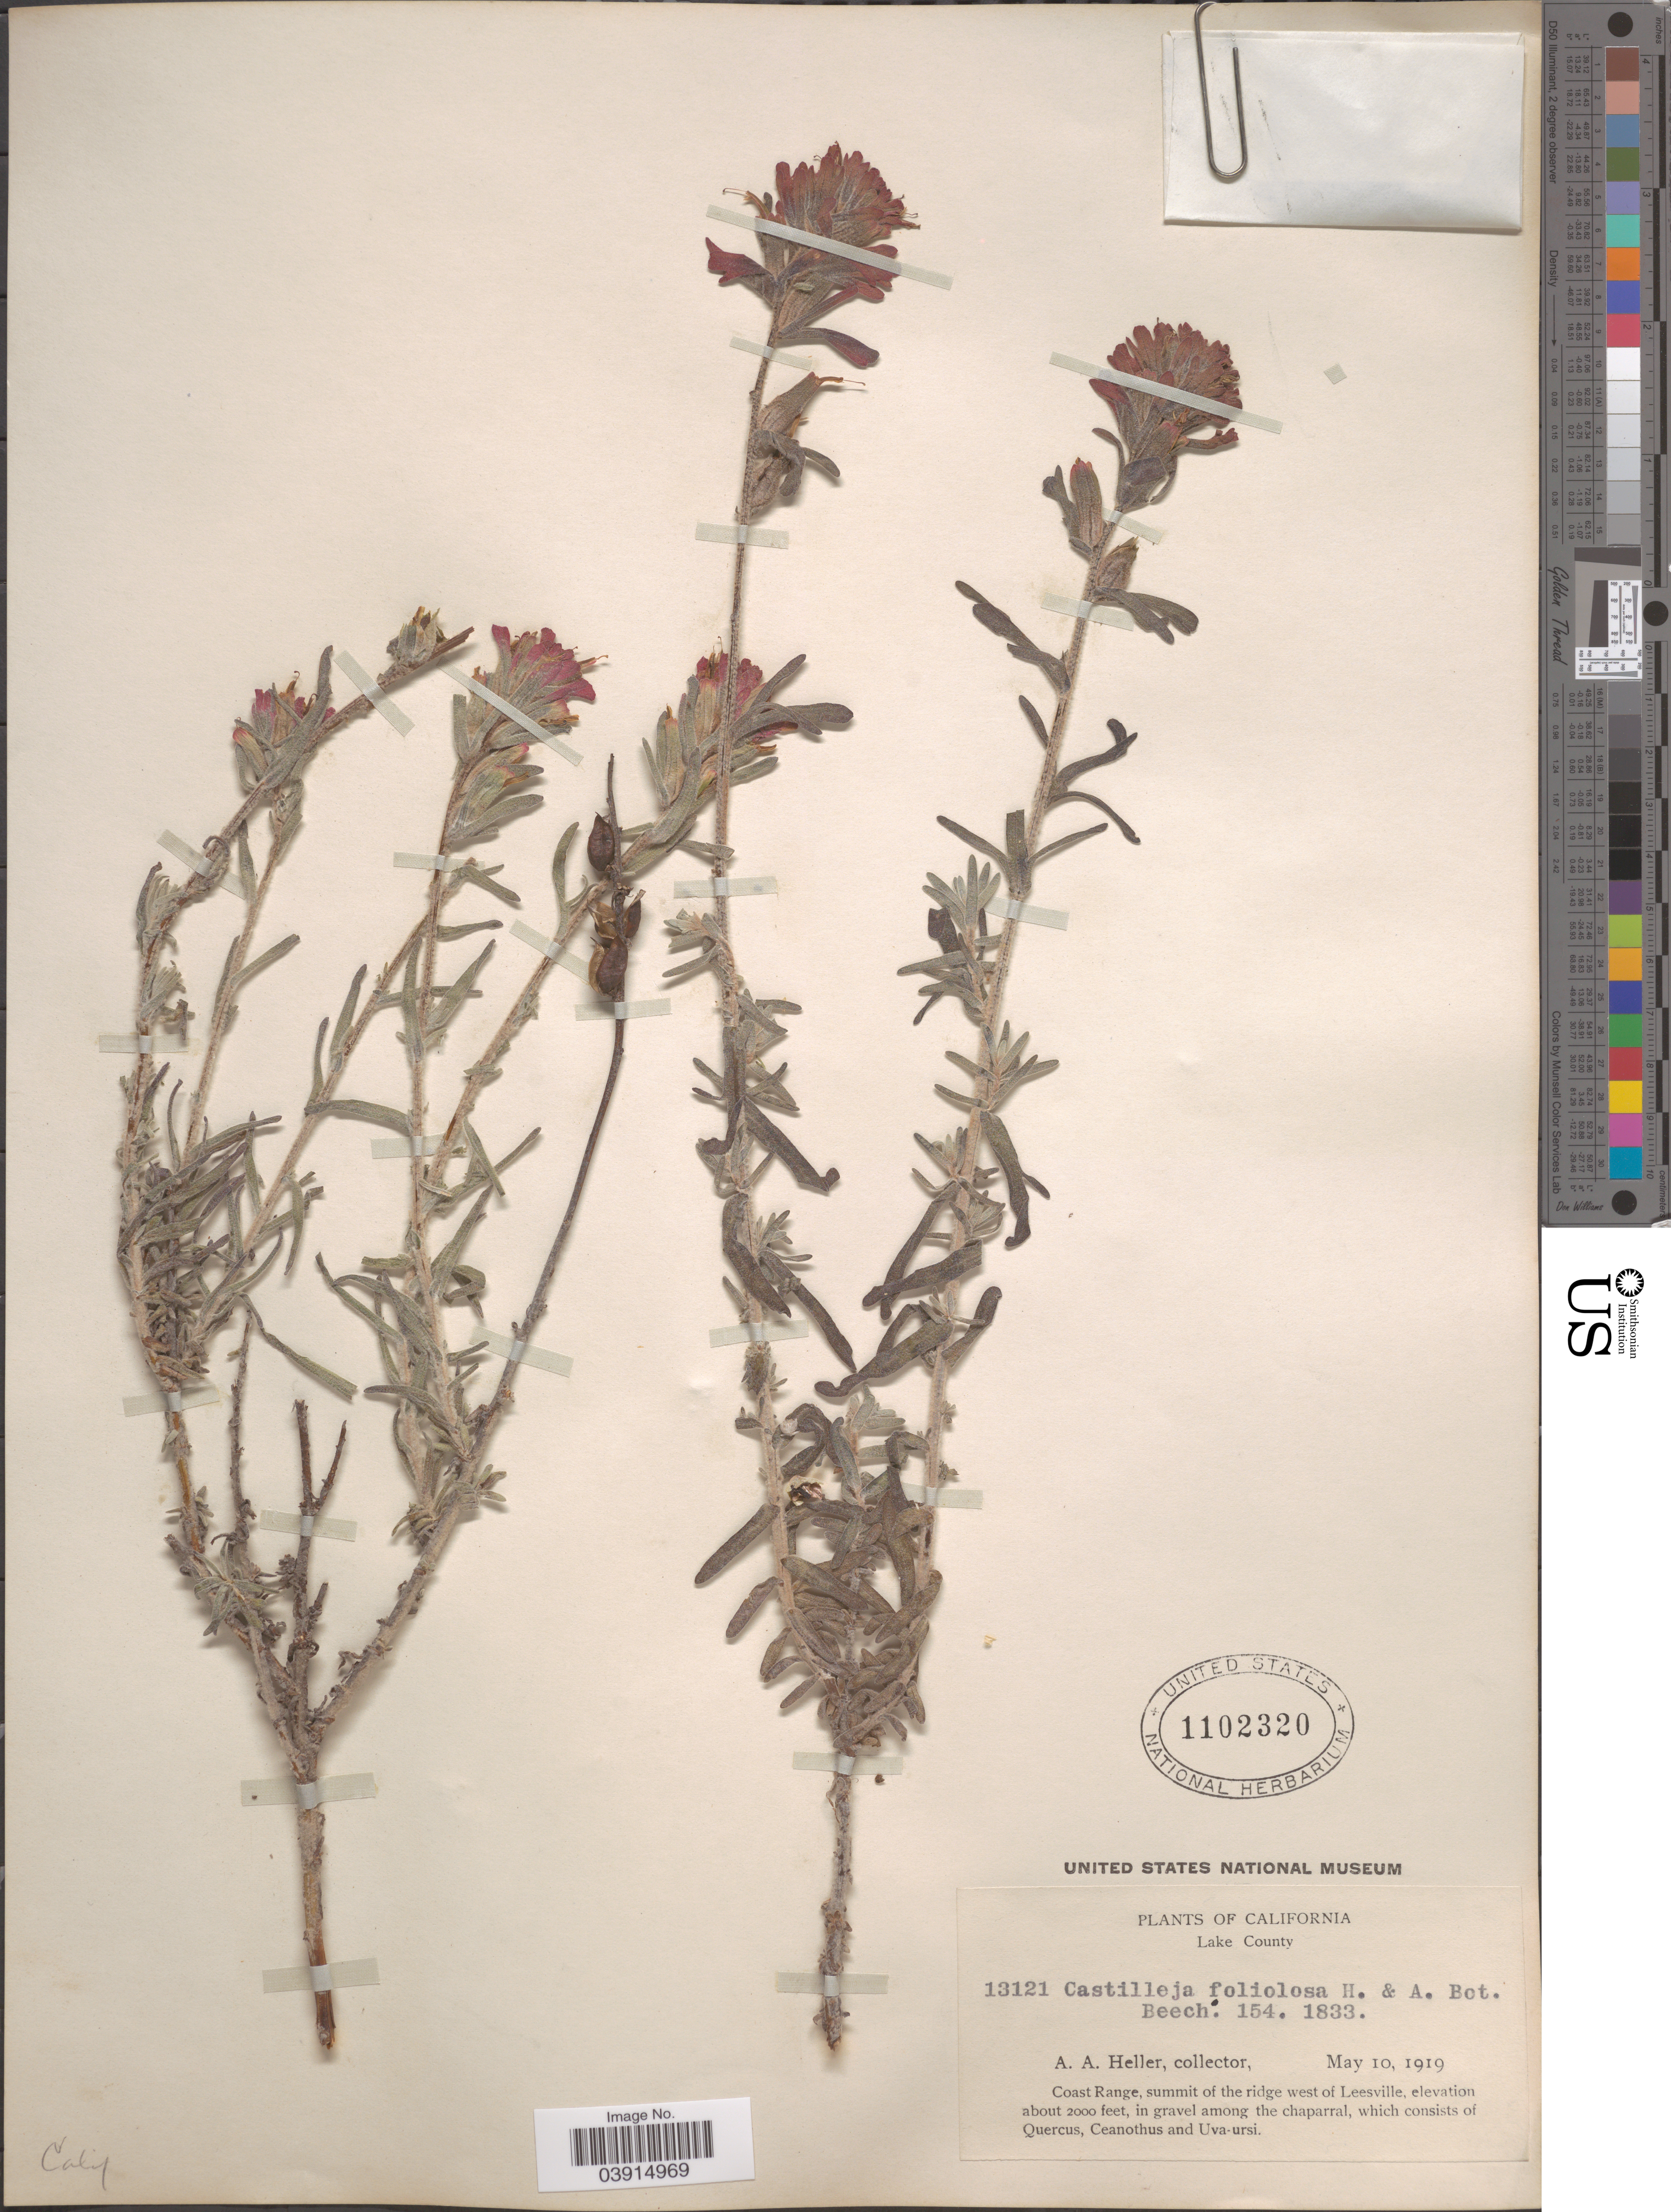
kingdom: Plantae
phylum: Tracheophyta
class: Magnoliopsida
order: Lamiales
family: Orobanchaceae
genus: Castilleja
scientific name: Castilleja sp.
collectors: A. A. Heller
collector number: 13121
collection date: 1919-05-10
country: United States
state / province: California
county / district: Lake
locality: Lake County. Coast Range, summit of the ridge west of Leesville, in gravel among the chaparral.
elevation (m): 610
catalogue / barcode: US 1102320